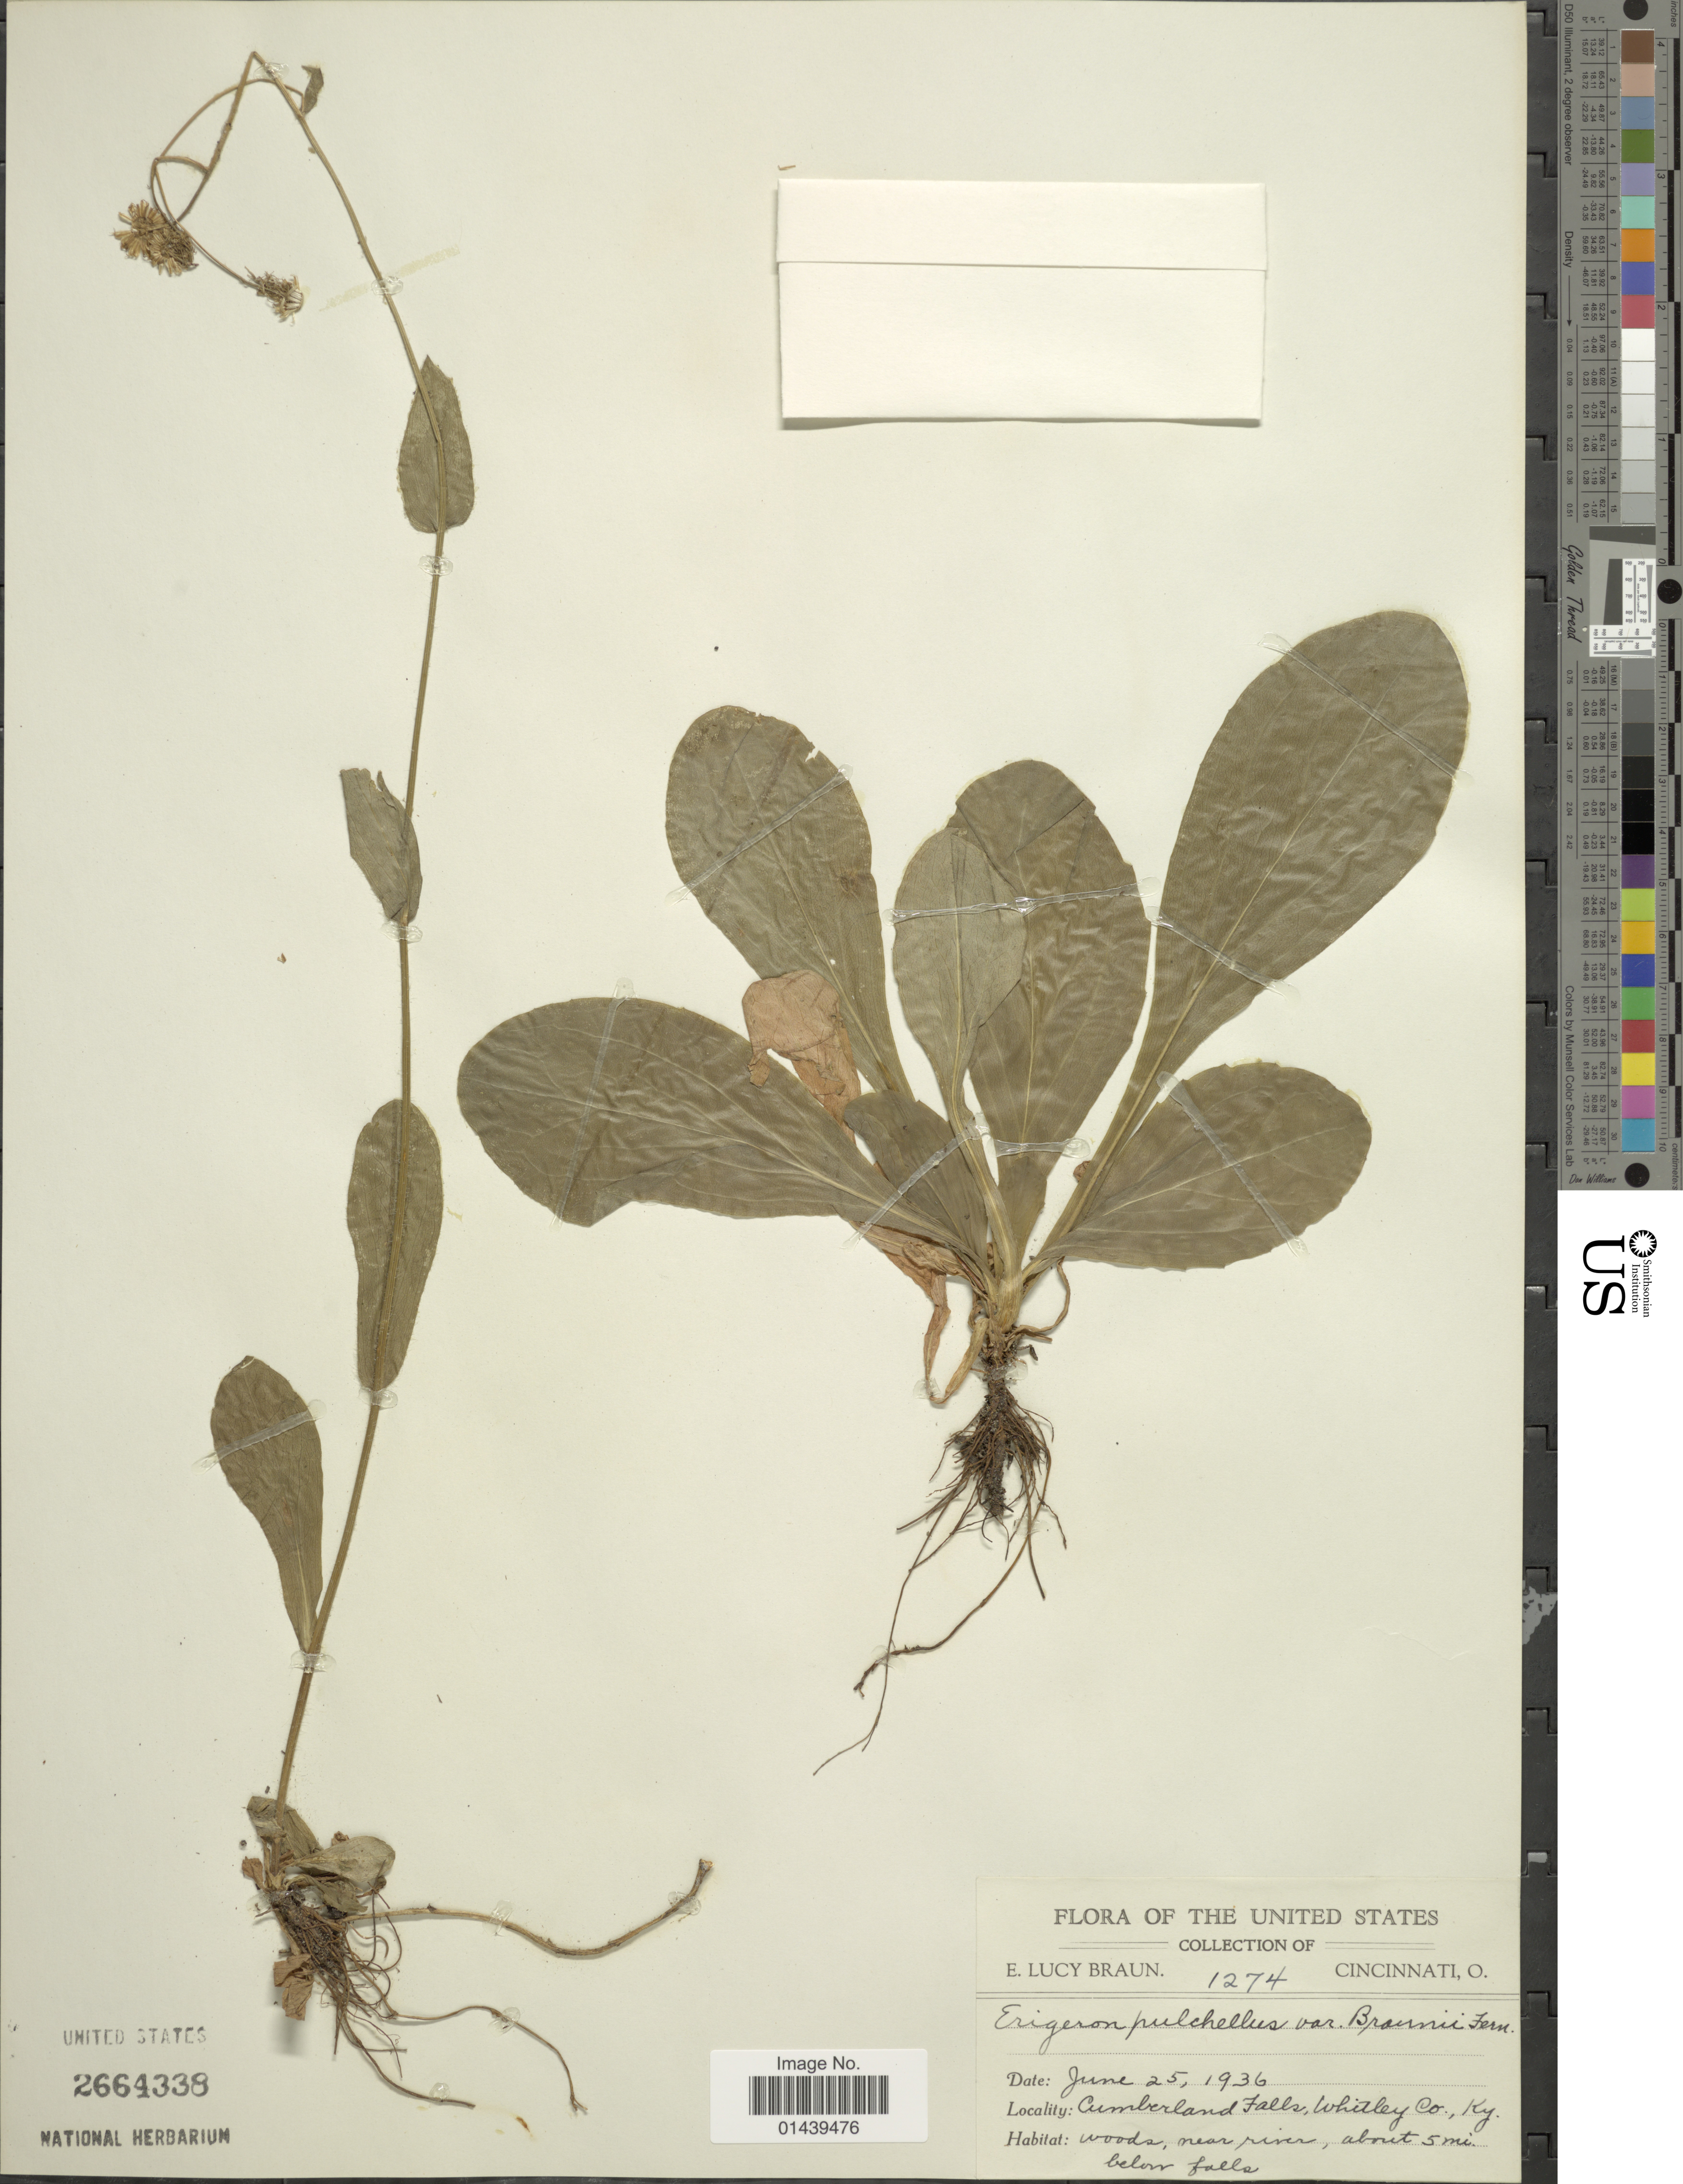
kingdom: Plantae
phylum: Tracheophyta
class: Magnoliopsida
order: Asterales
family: Asteraceae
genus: Erigeron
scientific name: Erigeron pulchellus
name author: Michx.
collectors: E. L. Braun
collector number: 1274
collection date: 1936-06-25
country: United States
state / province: Kentucky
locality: Cumberland Falls, Whitley Co. near river, about 5 mi. below falls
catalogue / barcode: US 2664338